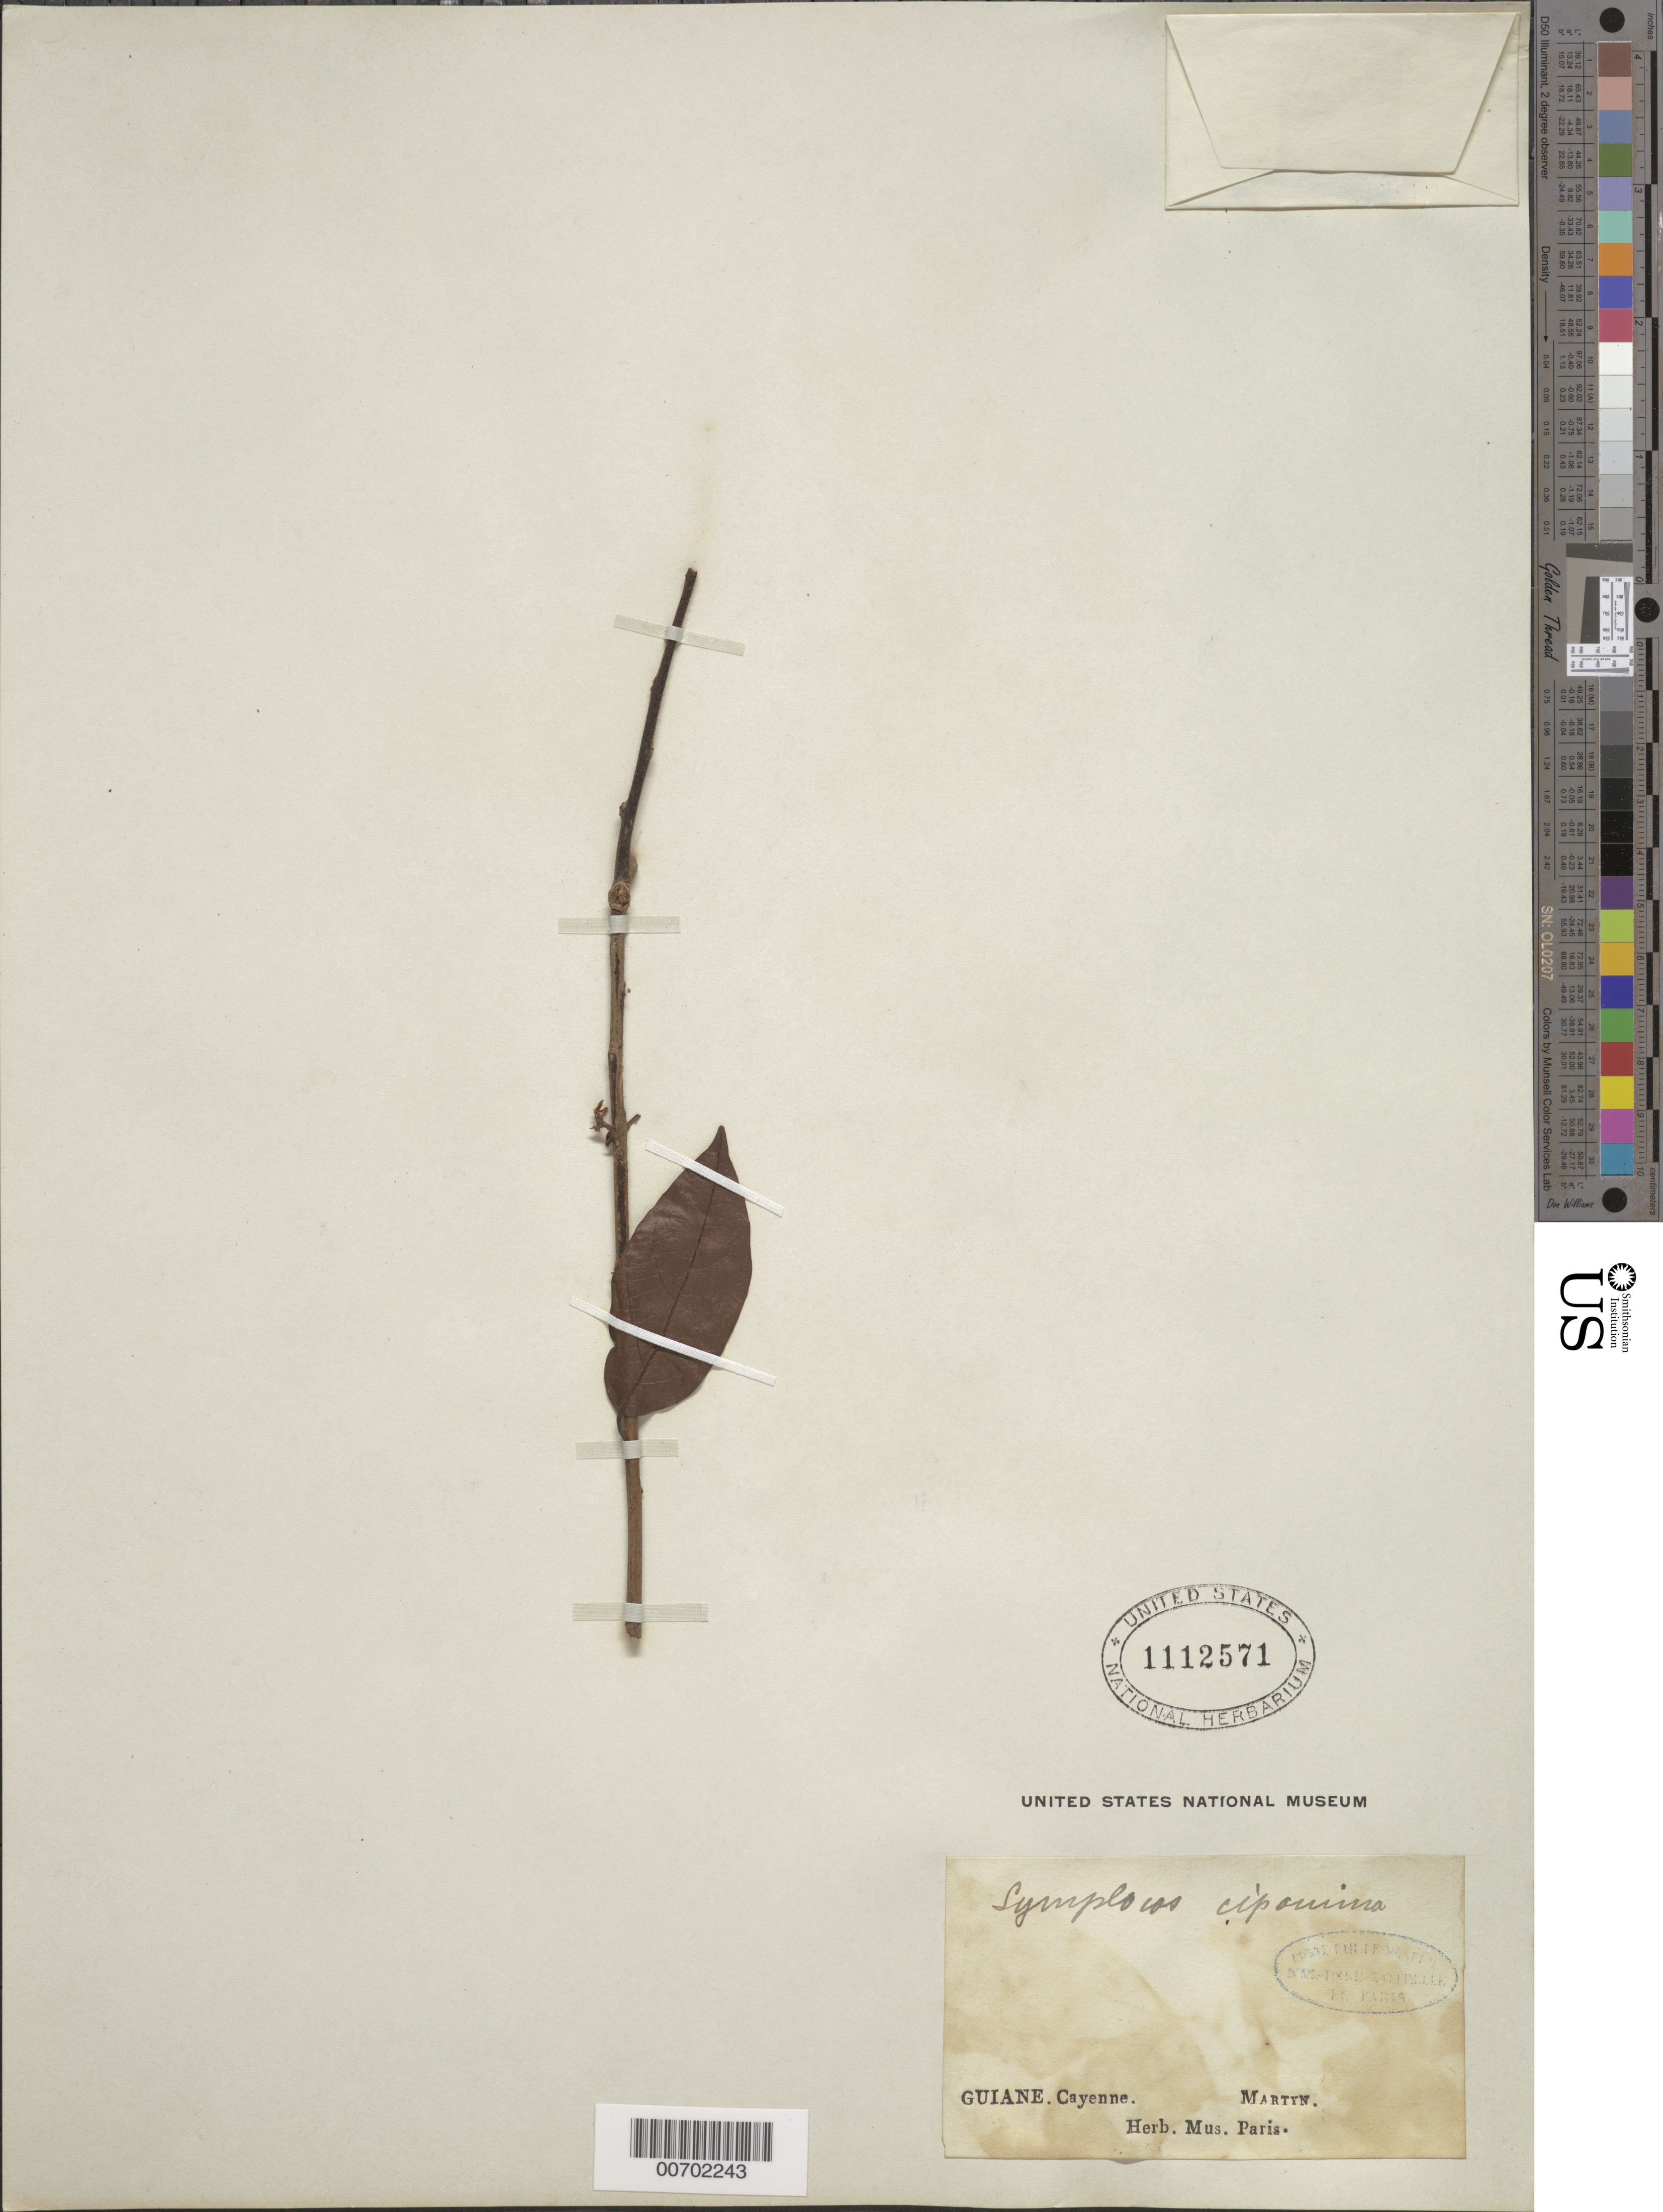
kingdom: Plantae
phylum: Tracheophyta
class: Magnoliopsida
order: Ericales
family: Symplocaceae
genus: Symplocos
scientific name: Symplocos guianensis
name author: (Aubl.) Gürke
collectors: E. Martyn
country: French Guiana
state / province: Cayenne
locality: Cayenne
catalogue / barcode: US 1112571